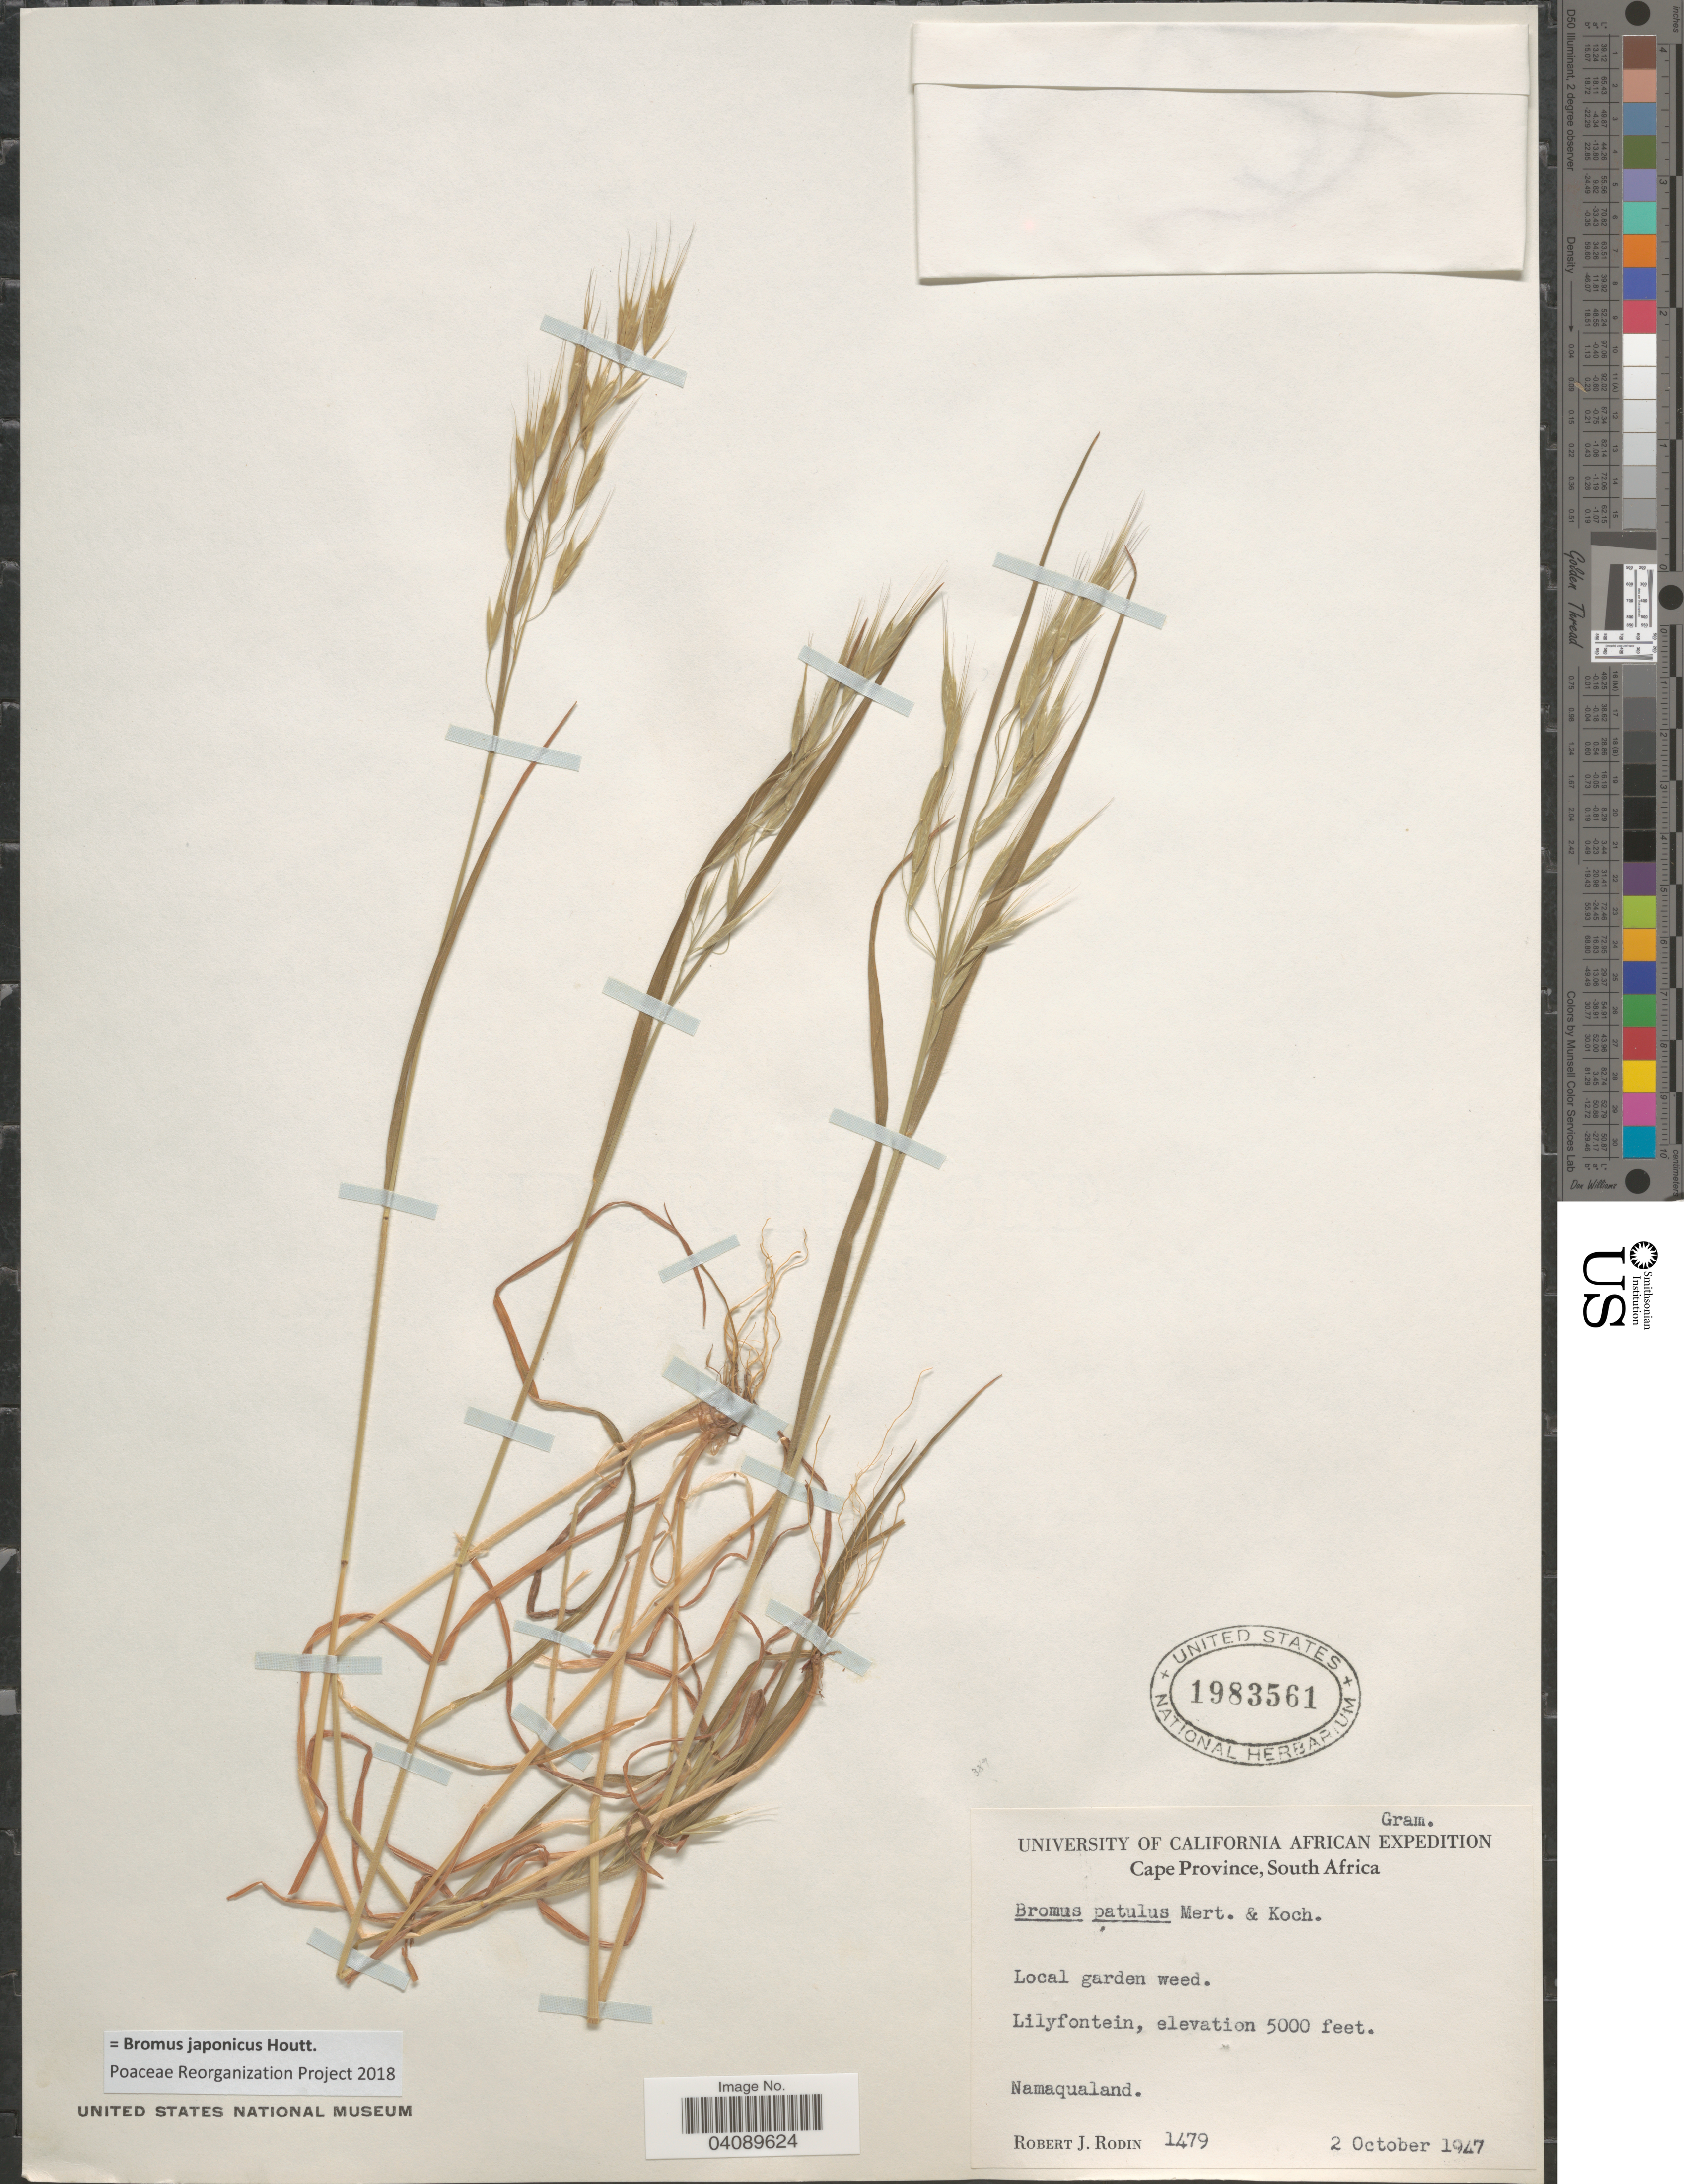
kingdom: Plantae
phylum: Tracheophyta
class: Liliopsida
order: Poales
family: Poaceae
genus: Bromus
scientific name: Bromus japonicus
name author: Houtt.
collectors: R. J. Rodin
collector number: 1479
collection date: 1947-10-02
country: South Africa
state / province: Northern Cape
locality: University of California African Expedition. Local garden weed. Lilyfontein. Namaqualand. Cape Province.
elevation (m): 1524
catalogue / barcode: US 1983561